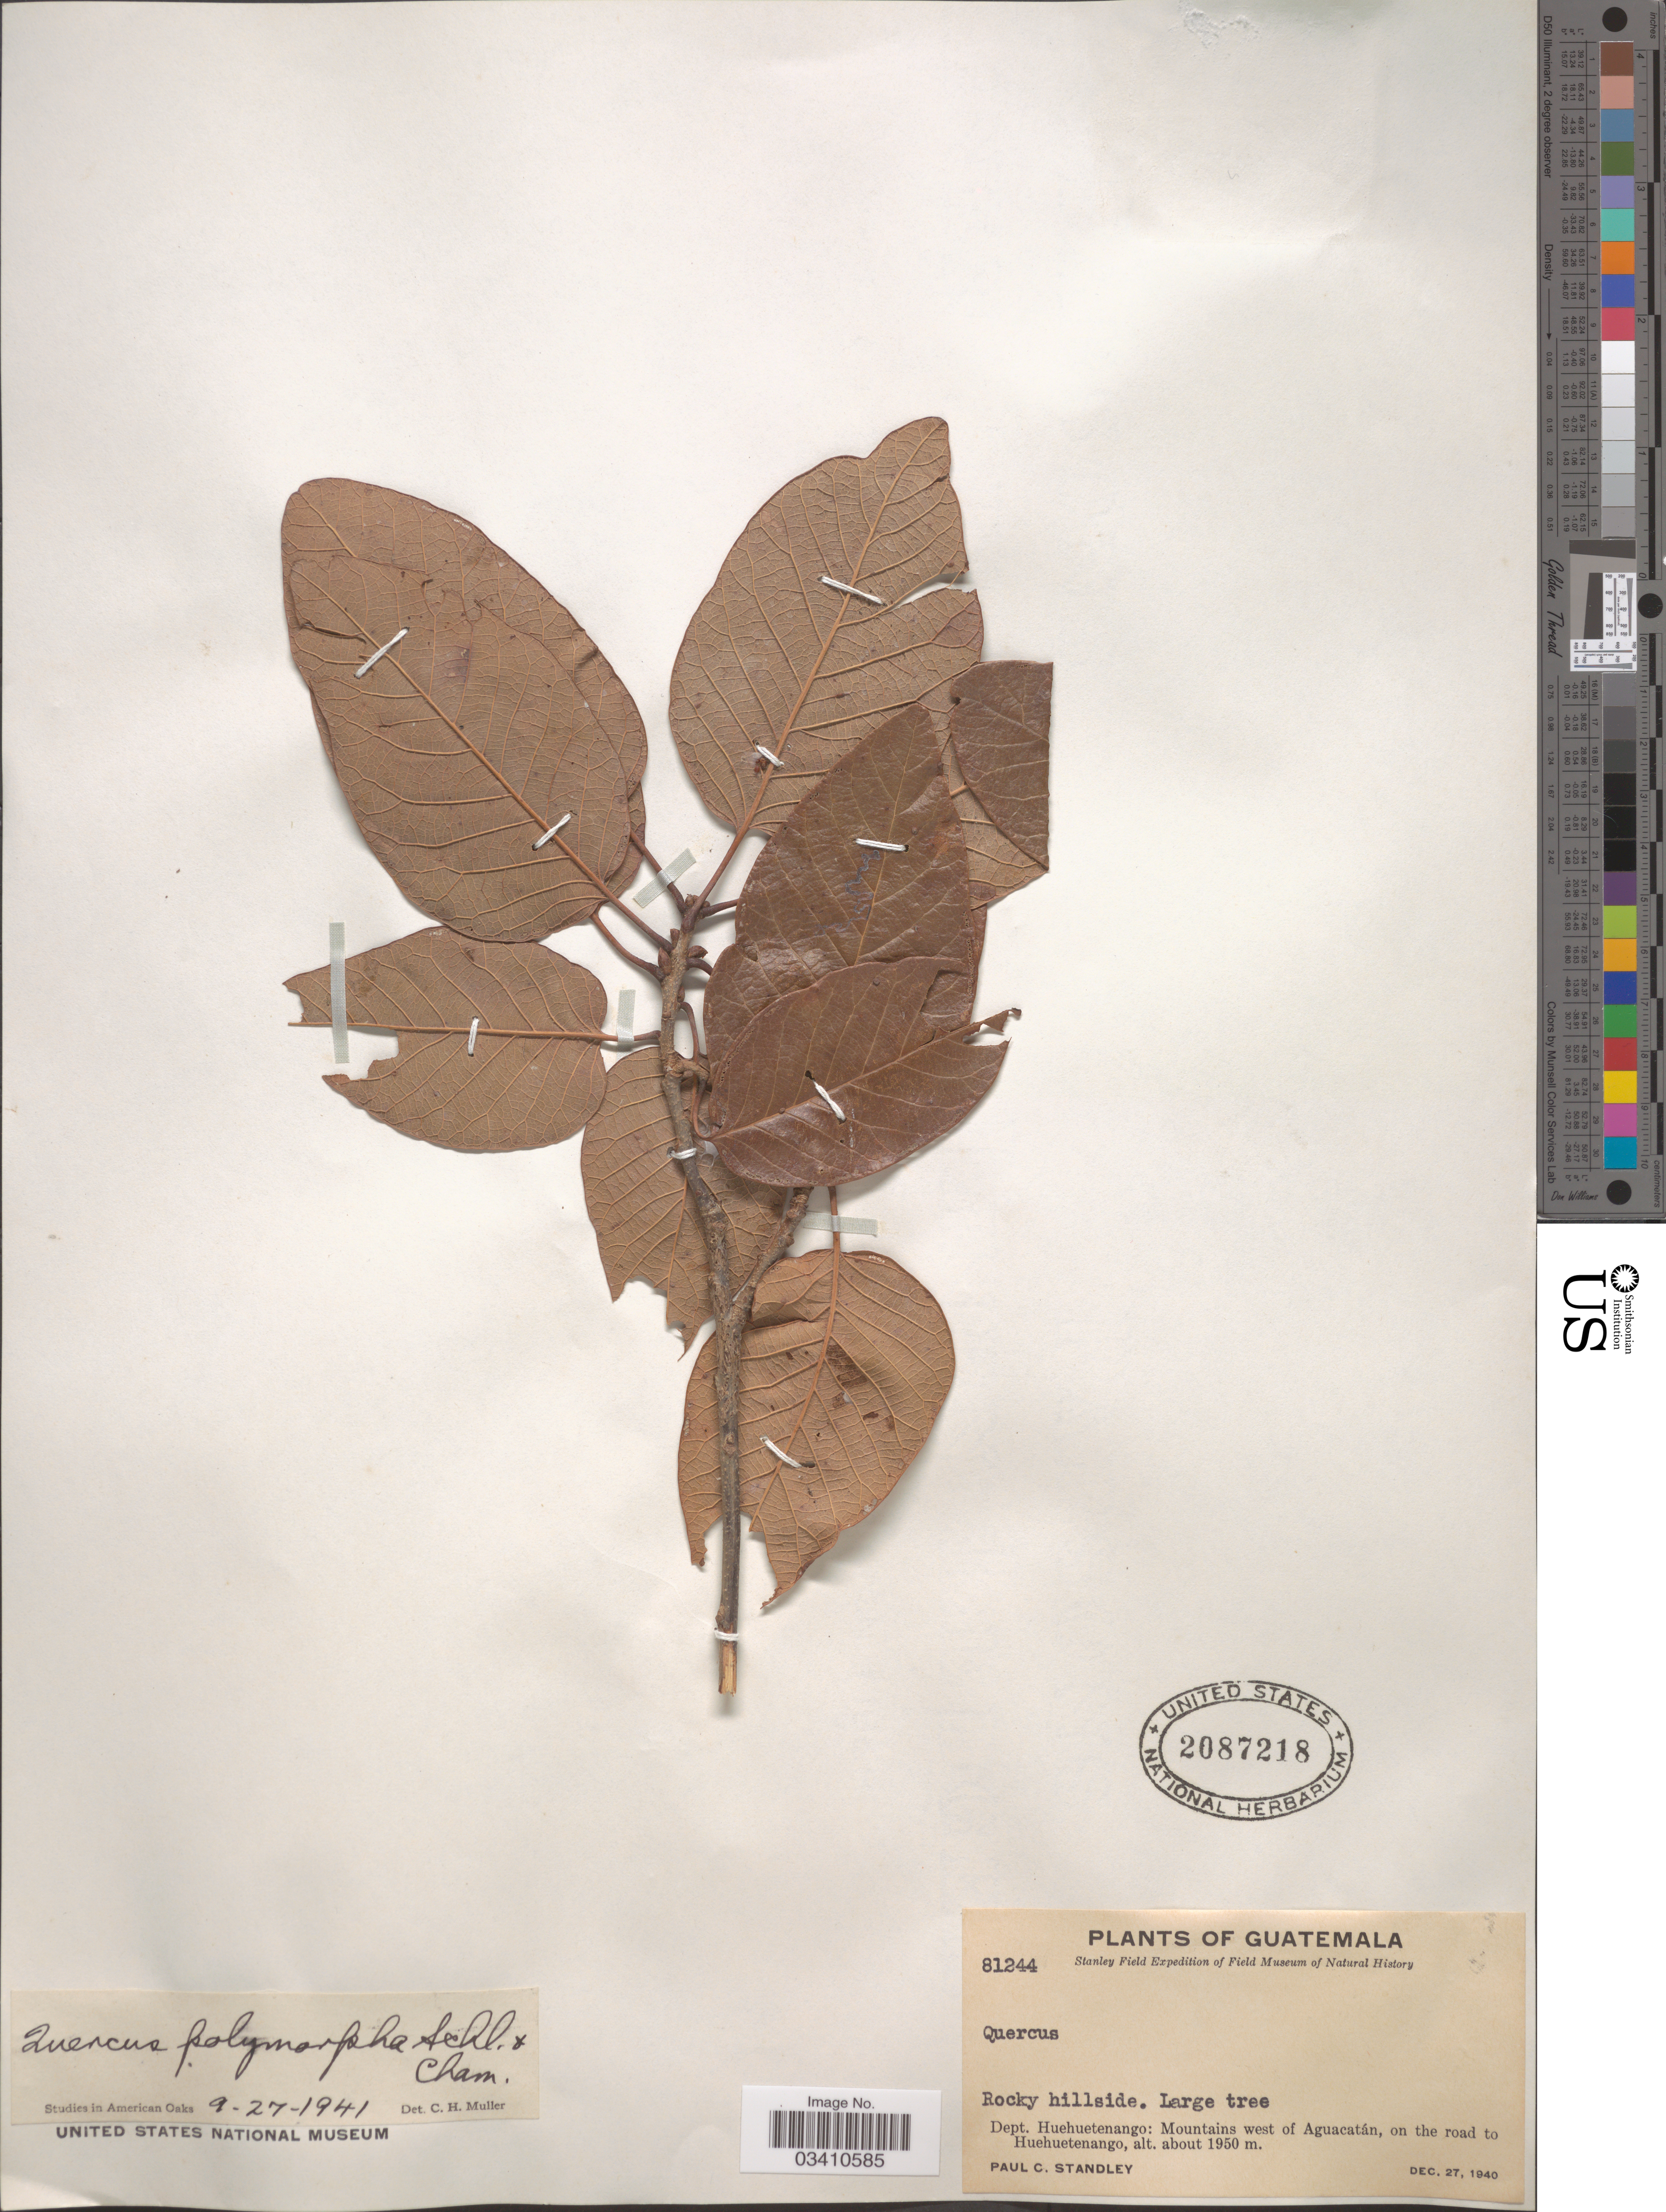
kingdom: Plantae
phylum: Tracheophyta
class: Magnoliopsida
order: Fagales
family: Fagaceae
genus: Quercus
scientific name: Quercus polymorpha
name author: Schltdl. & Cham.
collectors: P. C. Standley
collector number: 81244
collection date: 1940-12-27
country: Guatemala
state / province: Huehuetenango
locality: Dept. Huehuetenango: Mountains west of Aguacatán, on the road to Huehuetenango.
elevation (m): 1950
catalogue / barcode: US 2087218